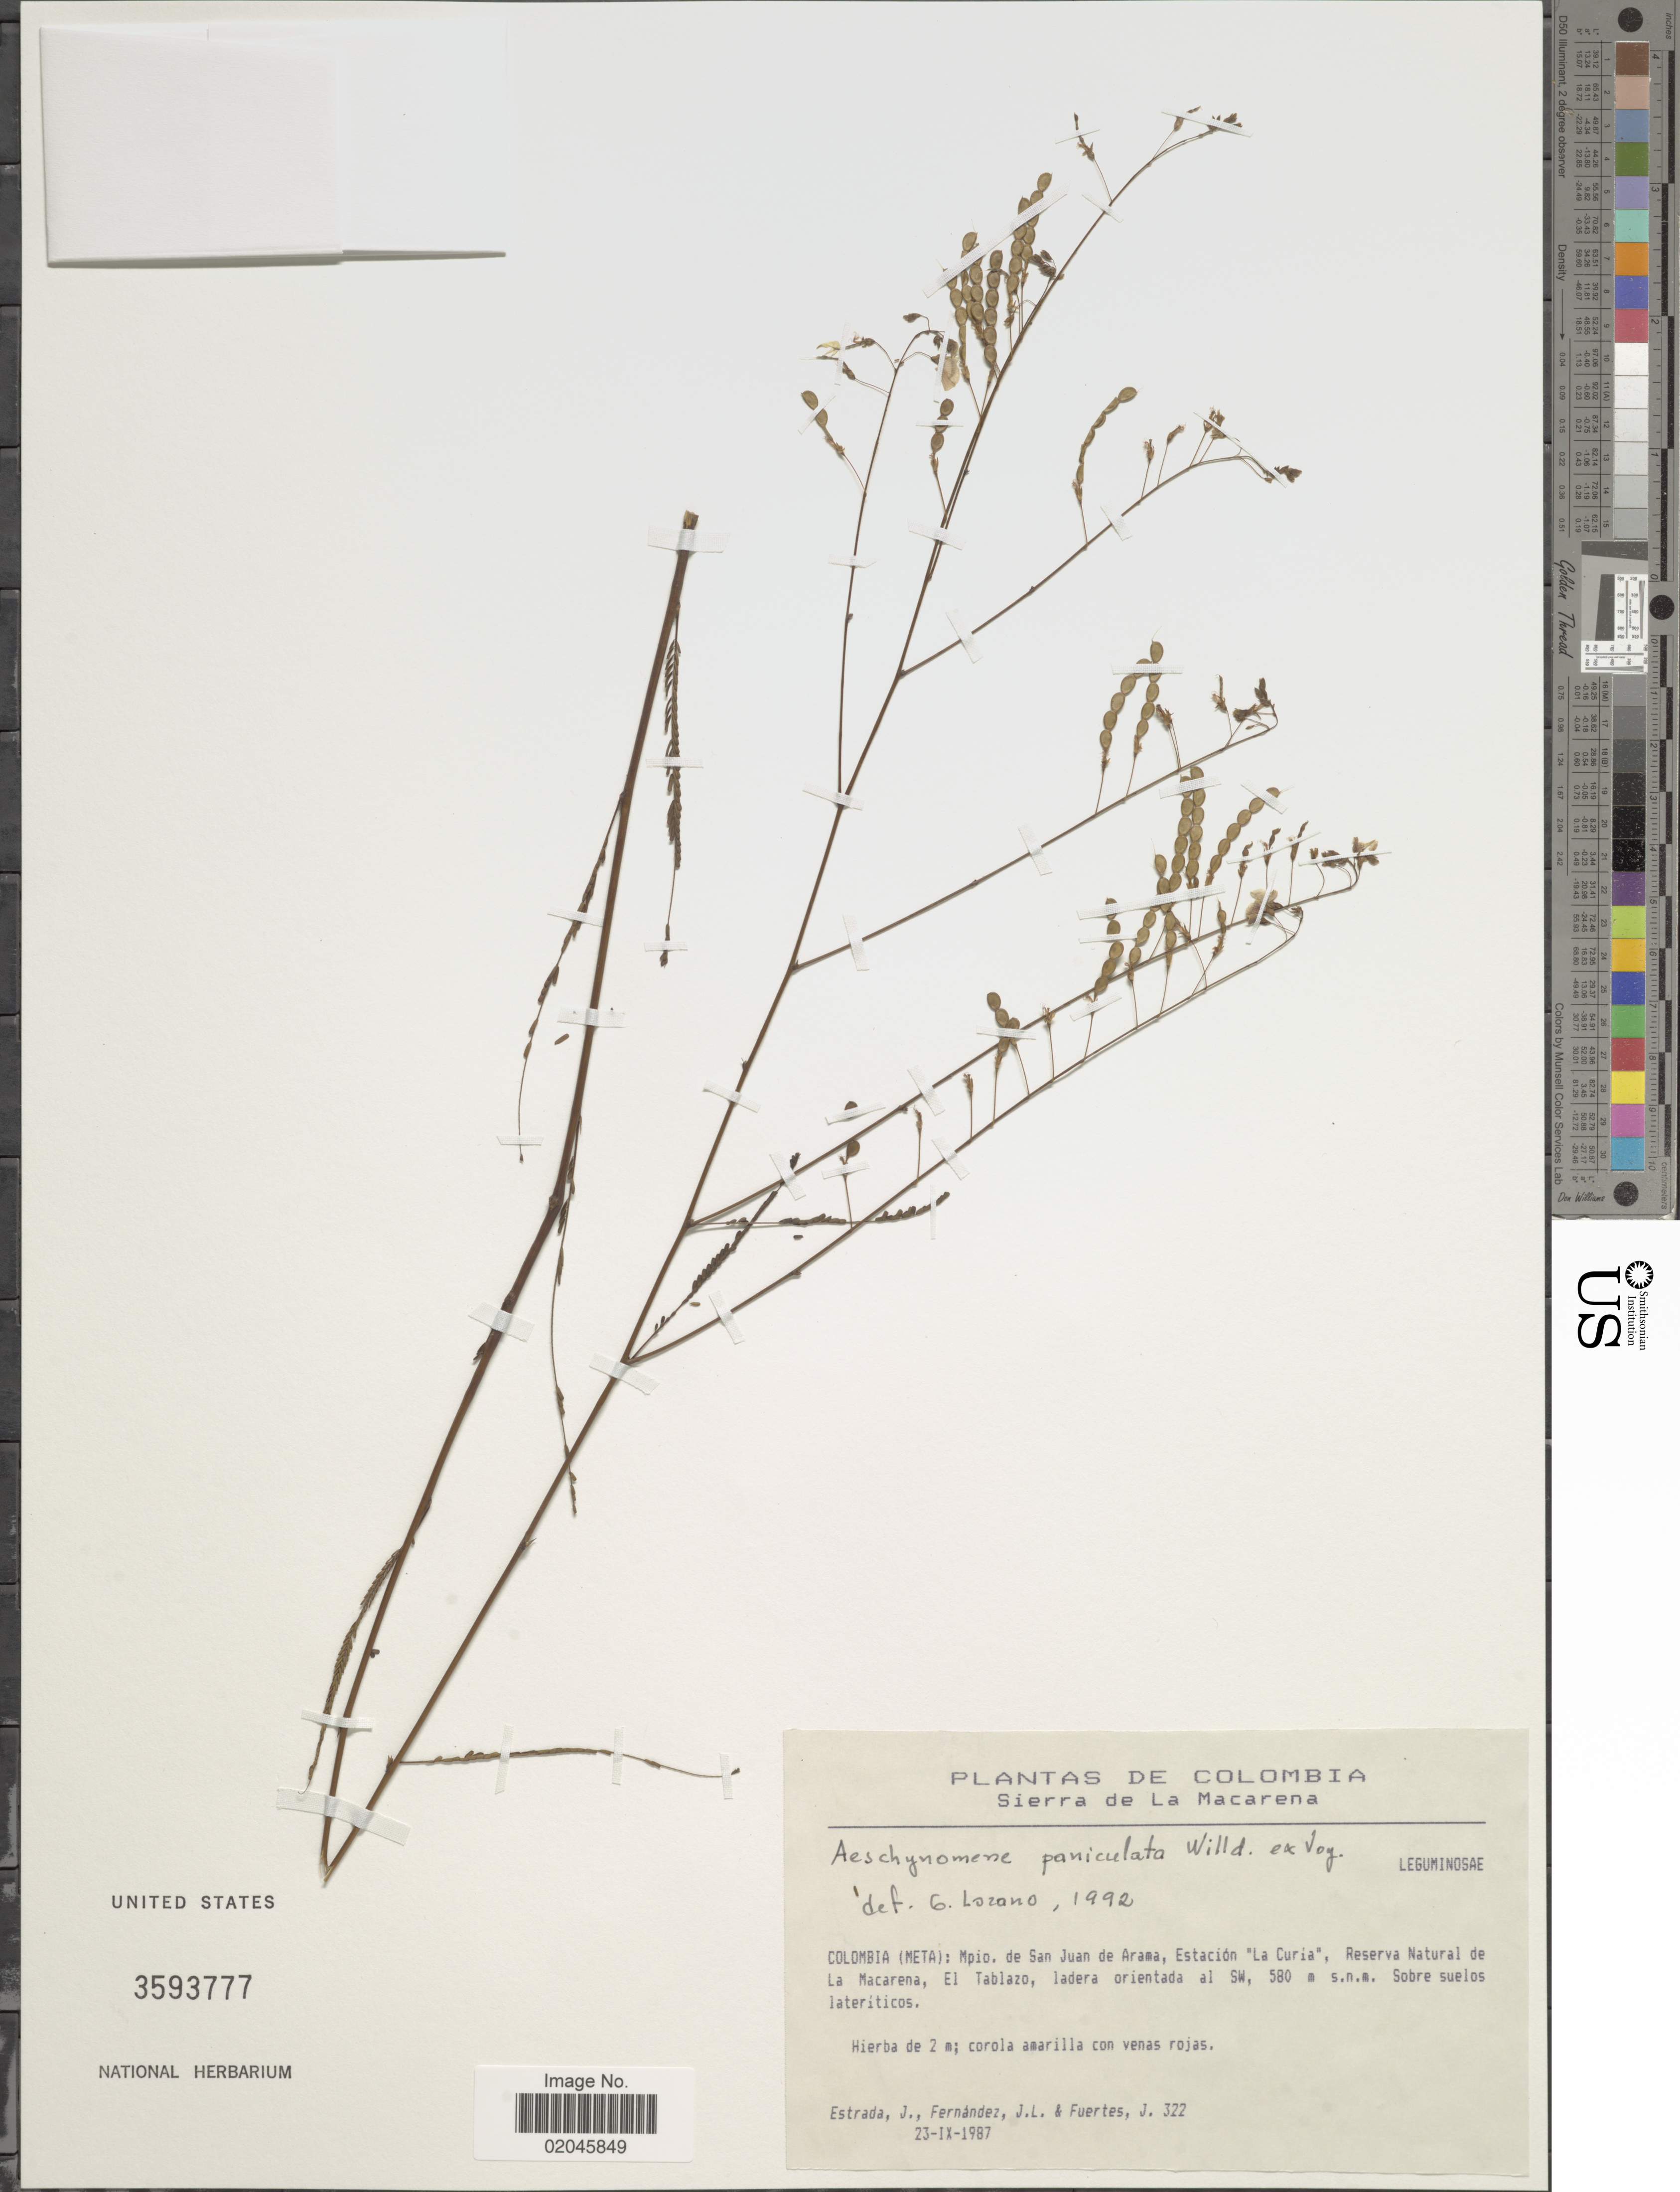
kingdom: Plantae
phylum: Tracheophyta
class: Magnoliopsida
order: Fabales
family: Fabaceae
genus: Aeschynomene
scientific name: Aeschynomene paniculata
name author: Vogel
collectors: J. Estrada, J. Fernandez & J. Fuertes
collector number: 322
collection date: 1987-09-23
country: Colombia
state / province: Meta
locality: Mpio. de San Juan Arama, Estacion "La Curia", Reserva de Natural de La Macarena, El Tablazo, ladera oriental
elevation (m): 580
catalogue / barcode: US 3593777